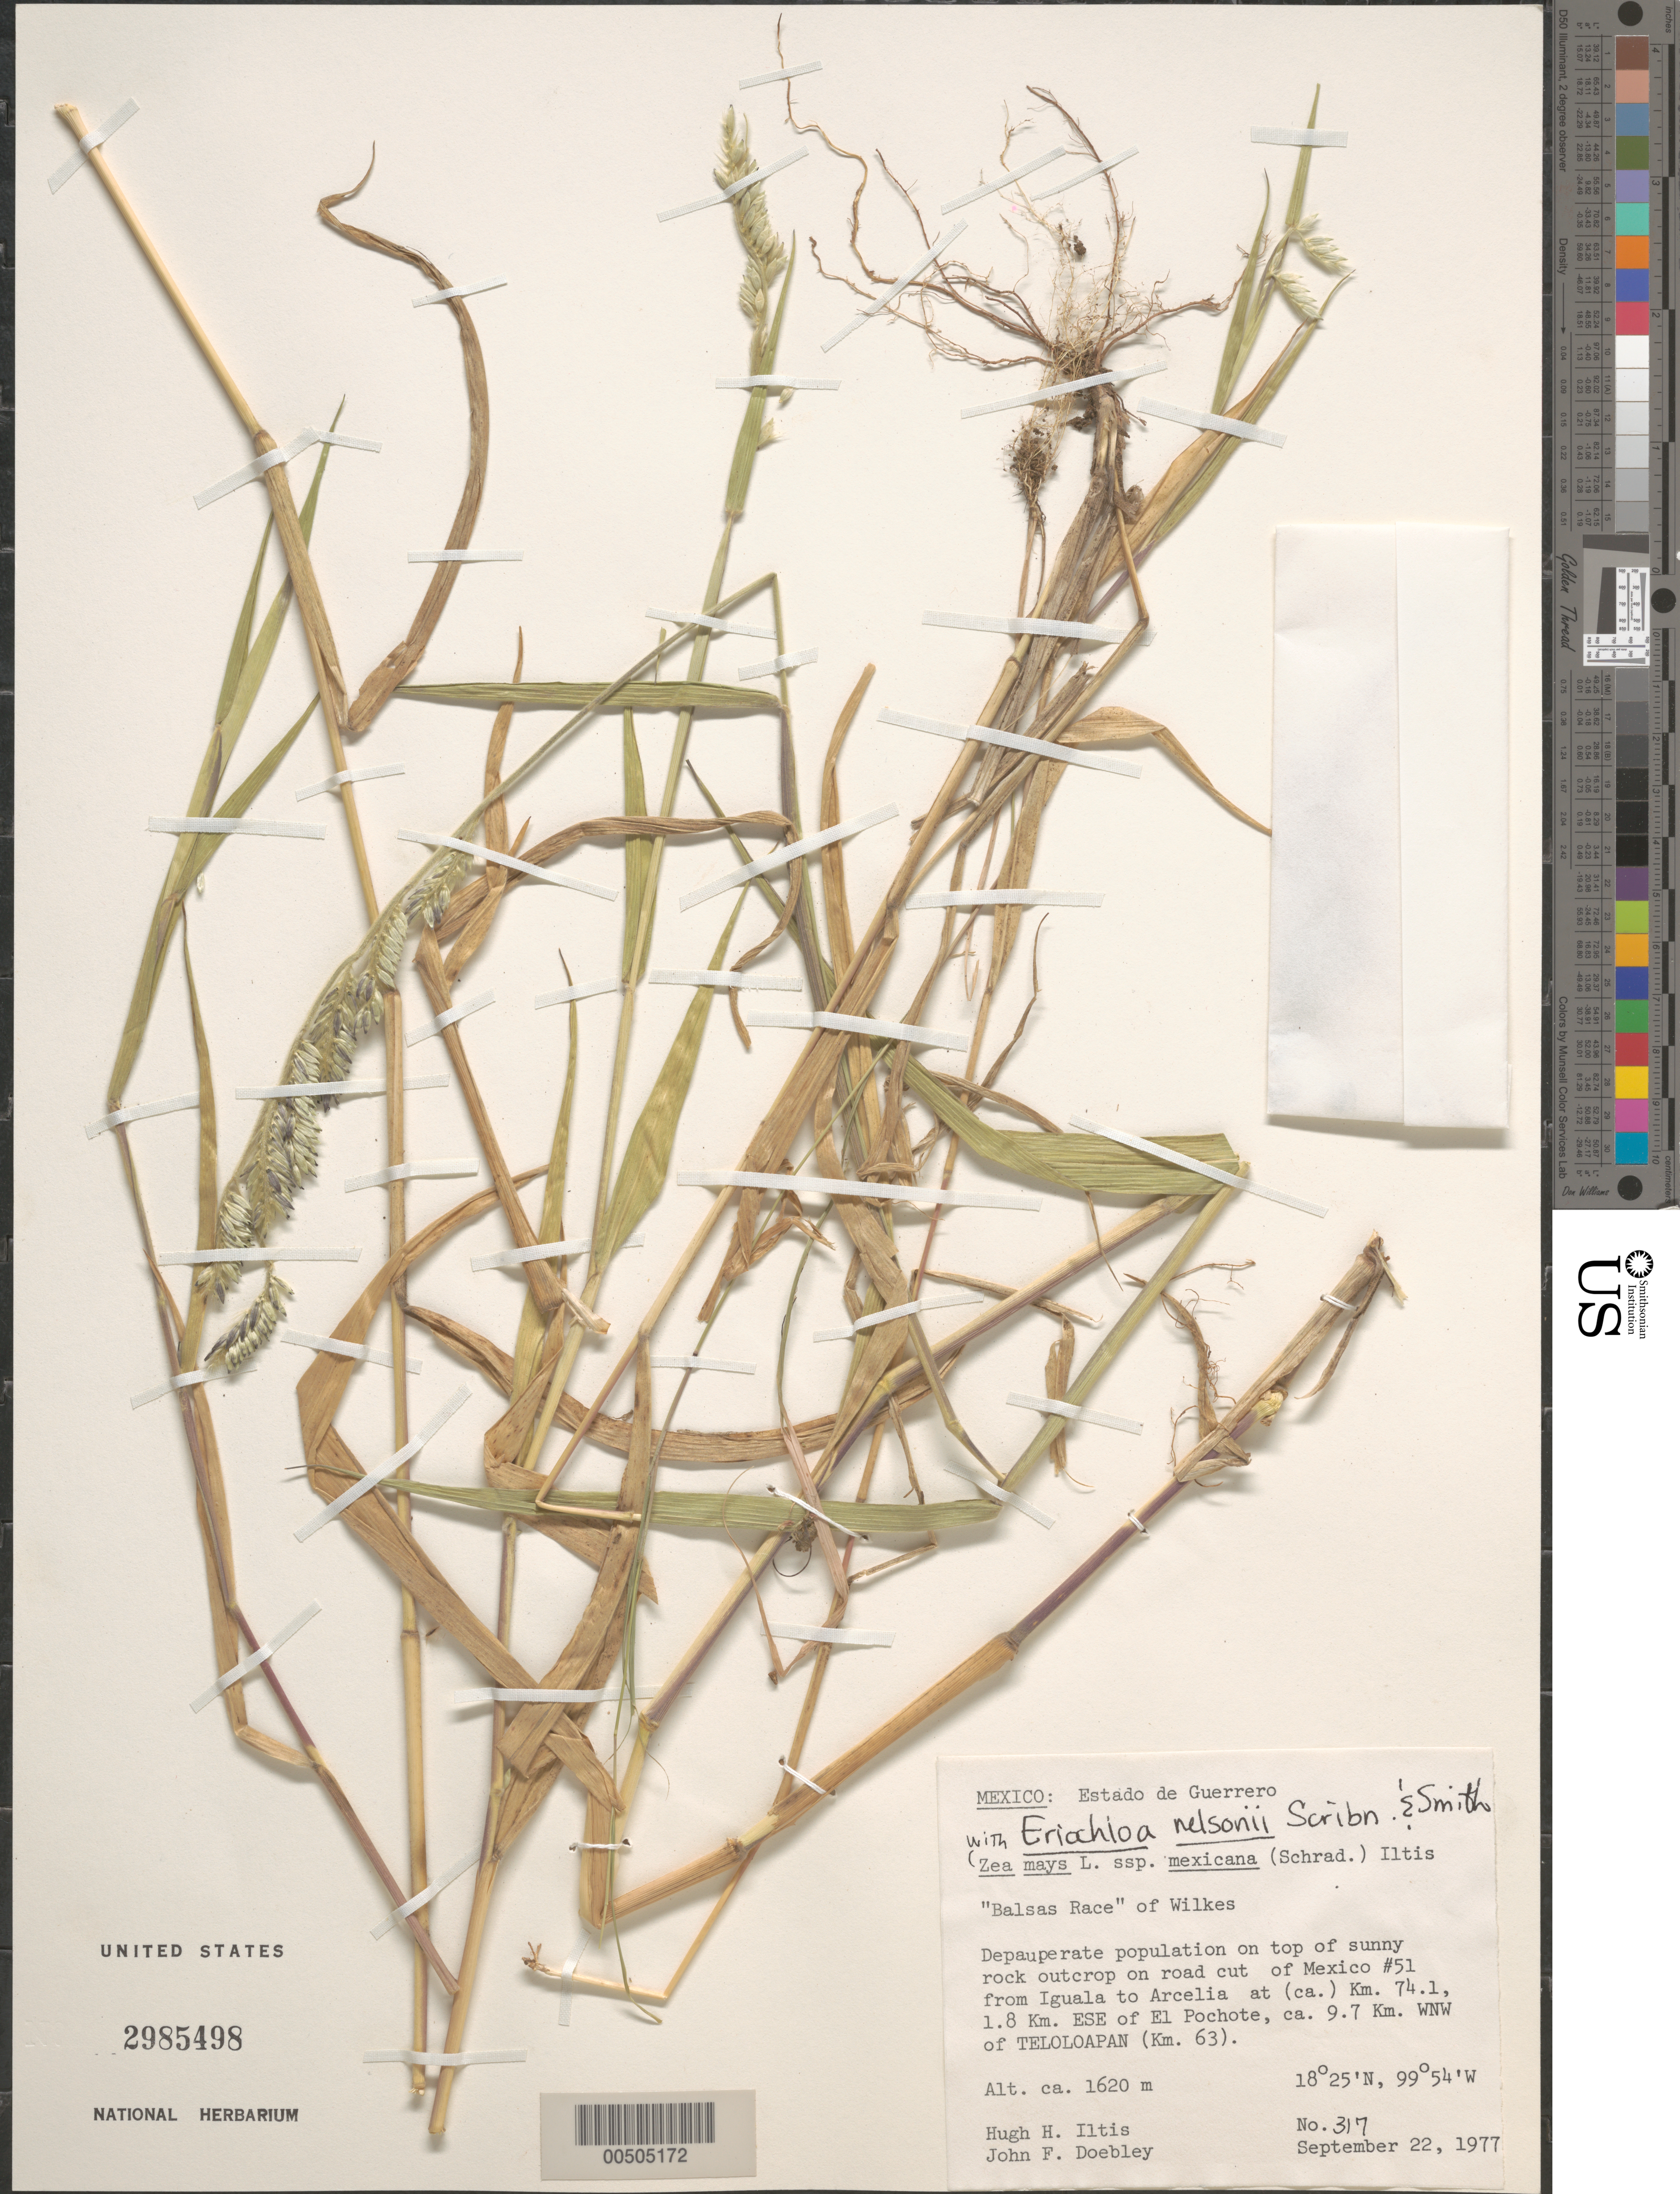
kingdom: Plantae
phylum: Tracheophyta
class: Liliopsida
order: Poales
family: Poaceae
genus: Eriochloa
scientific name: Eriochloa nelsonii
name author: Scribn. & J.G. Sm.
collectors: H. H. Iltis & J. F. Doebley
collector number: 317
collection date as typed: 22 Sep 1977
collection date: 1977-09-22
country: Mexico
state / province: Guerrero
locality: Rd cut of Mex 51 from Iguala to Arcelia at ca km 74.1, 1.8 km ESE of El Pochote, ca 9.7 km WNW of Teloloapan (km 63)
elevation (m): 1620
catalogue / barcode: US 2985498